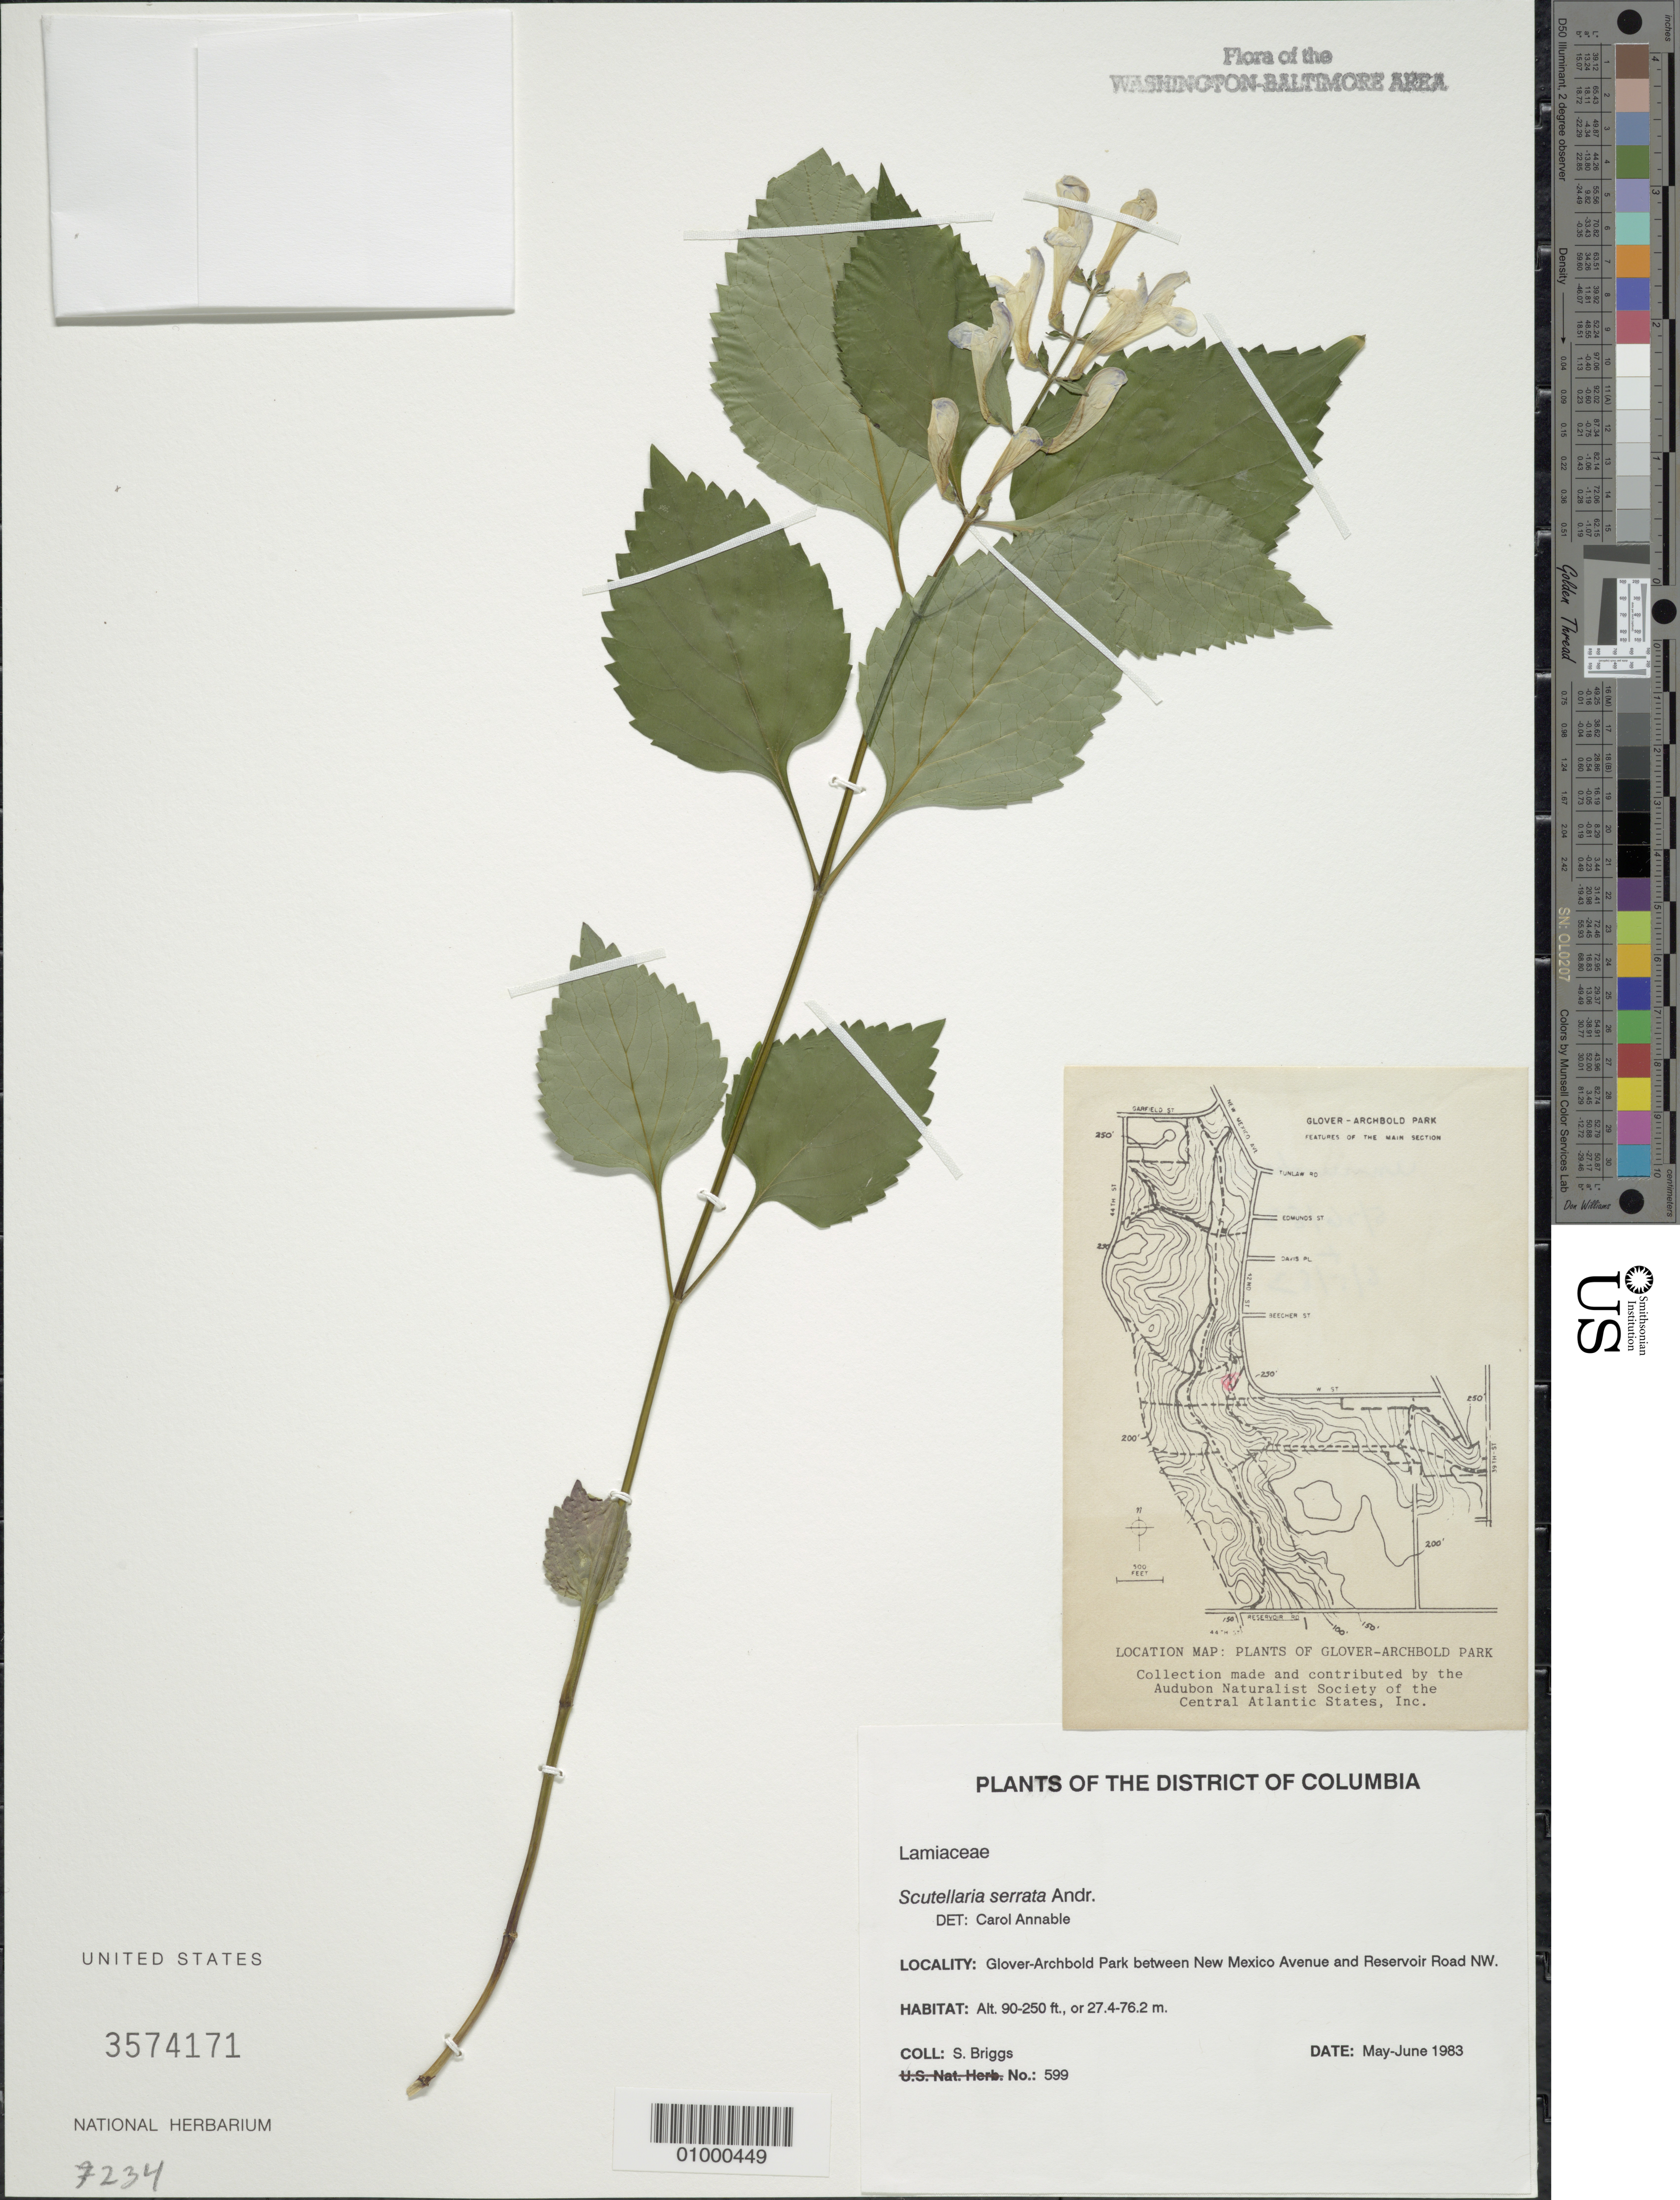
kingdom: Plantae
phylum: Tracheophyta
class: Magnoliopsida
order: Lamiales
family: Lamiaceae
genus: Scutellaria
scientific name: Scutellaria serrata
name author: Andrews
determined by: Annable, C. R.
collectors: S. Briggs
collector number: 599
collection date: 1958-05/1958-06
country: United States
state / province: District of Columbia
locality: Glover-Archbold Park between New Mexico Avenue and Reservoir Road NW.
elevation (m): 27.4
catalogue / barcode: US 3574171